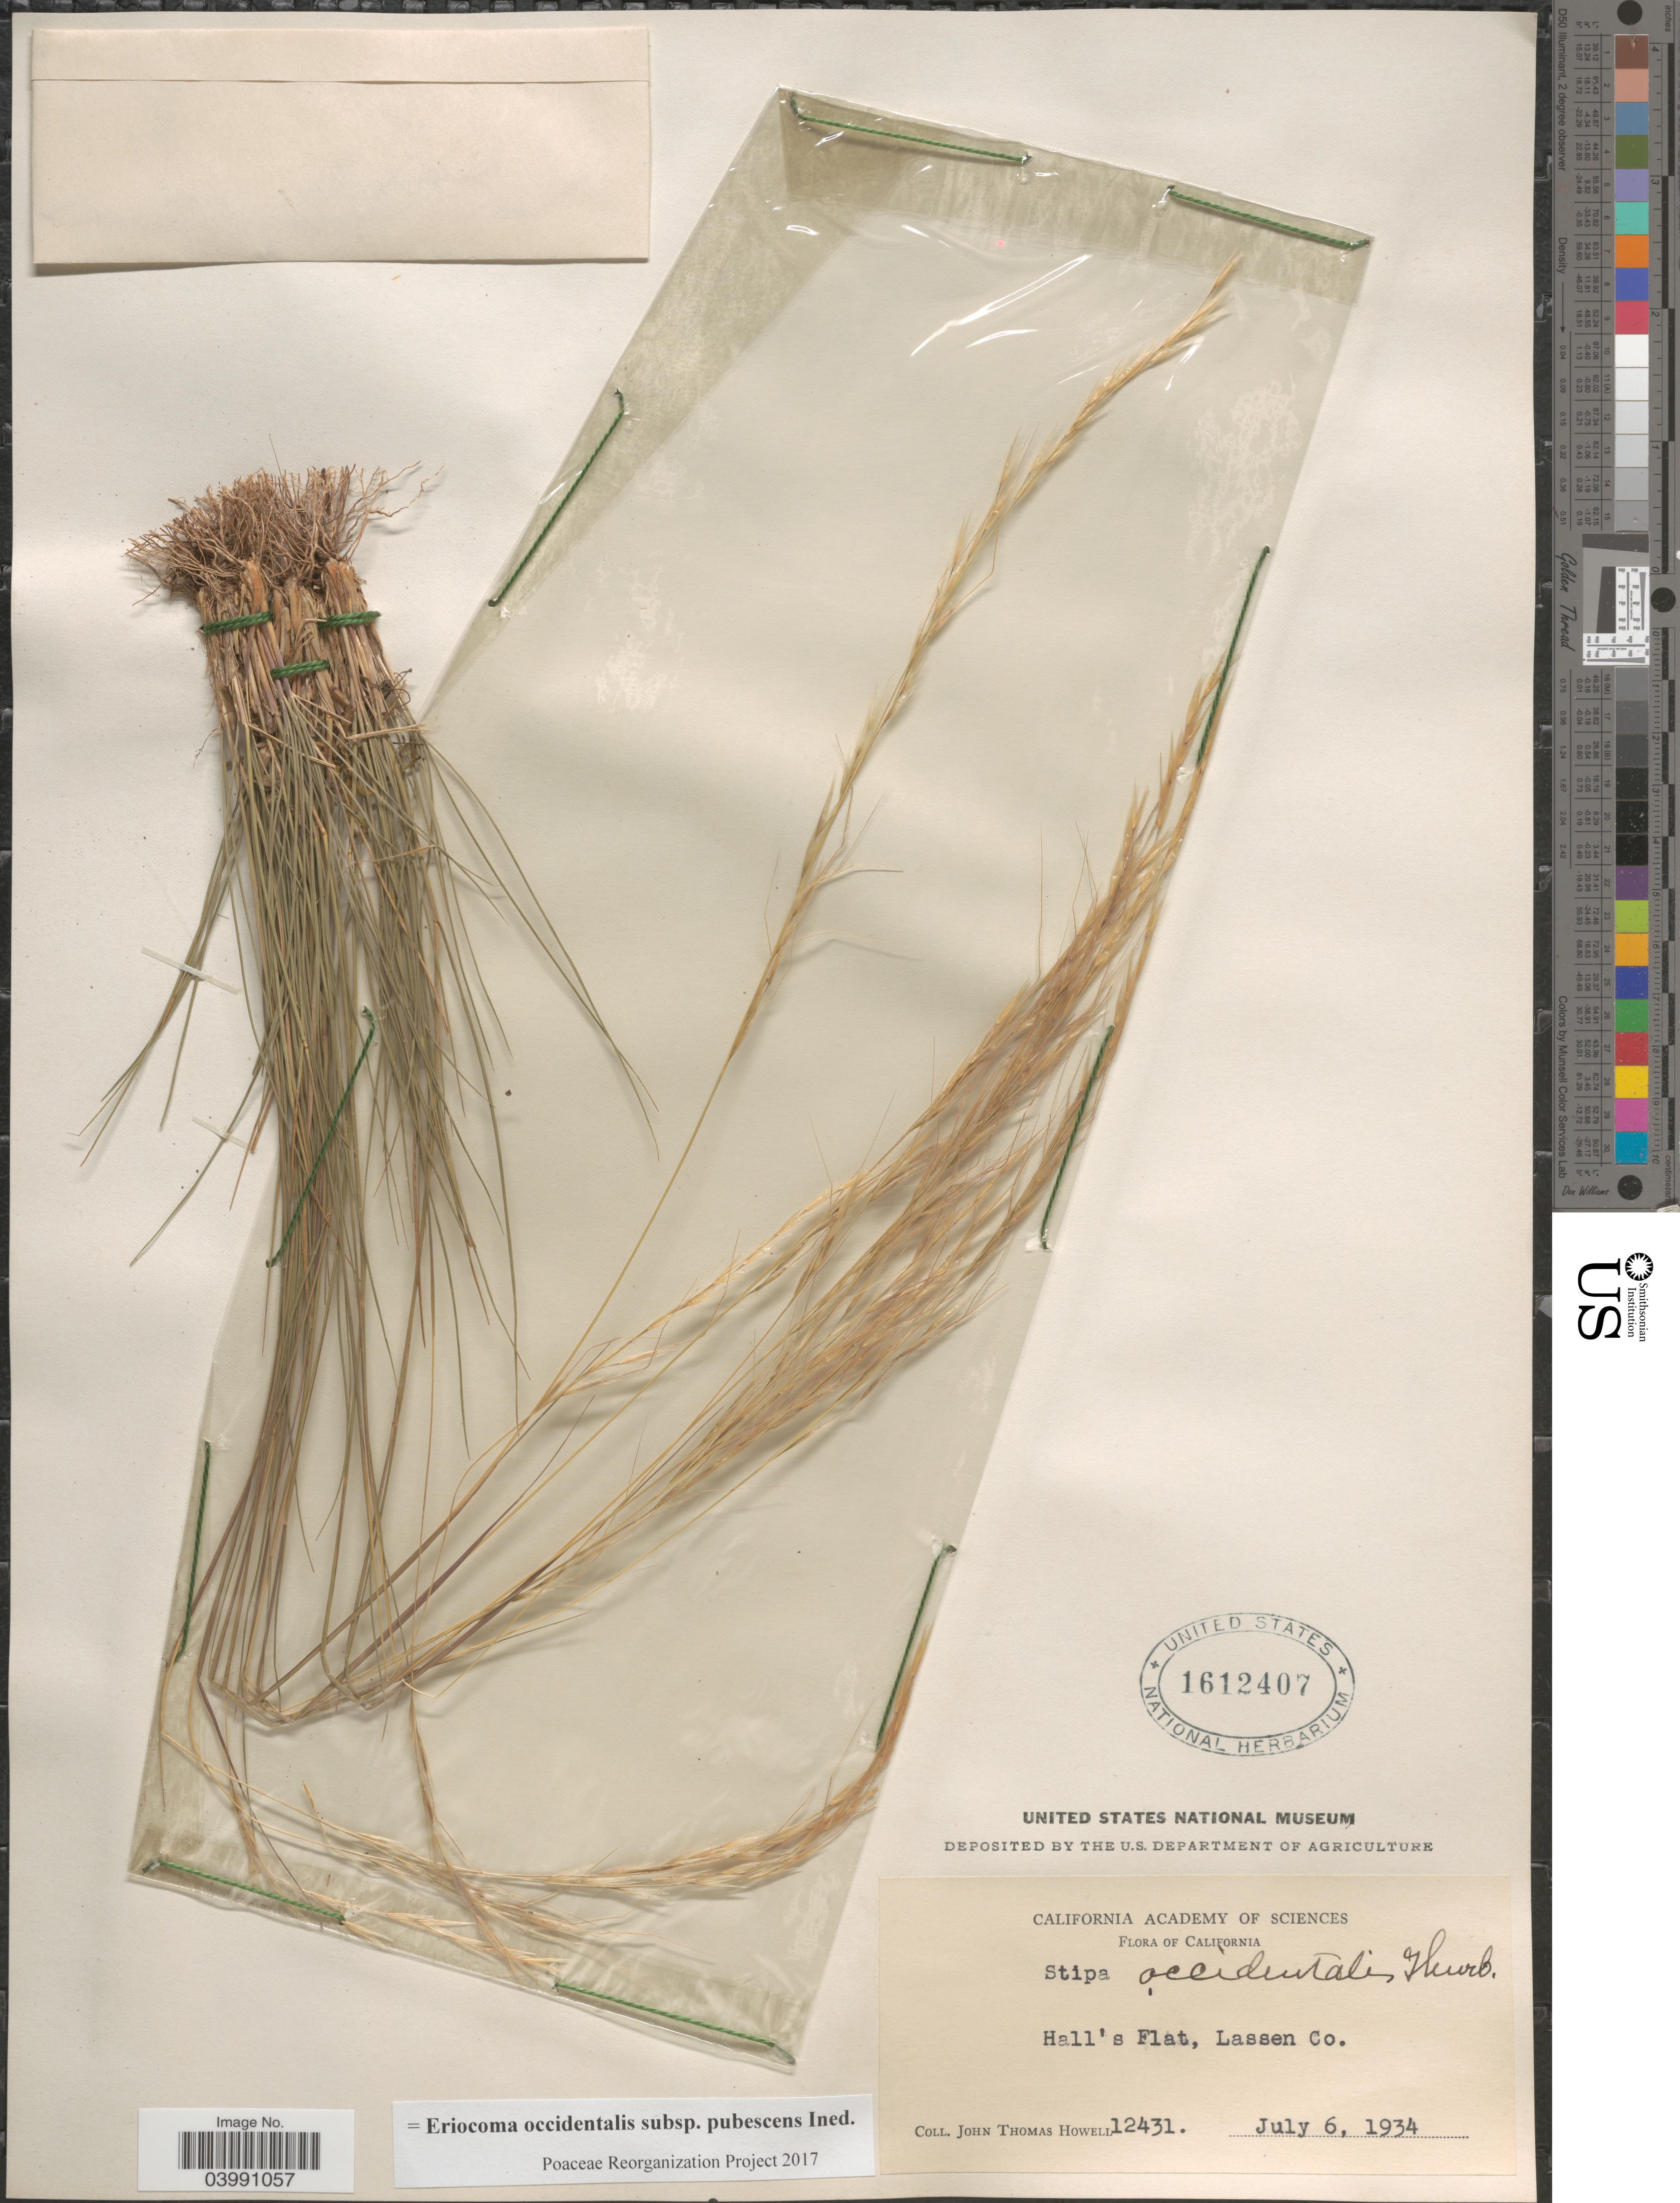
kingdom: Plantae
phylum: Tracheophyta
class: Liliopsida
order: Poales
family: Poaceae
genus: Eriocoma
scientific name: Eriocoma occidentalis subsp. pubescens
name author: (Vasey) Romasch.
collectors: J. T. Howell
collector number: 12431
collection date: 1934-07-06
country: United States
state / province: California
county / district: Lassen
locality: Hall's Flat, Lassen Co.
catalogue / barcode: US 1612407